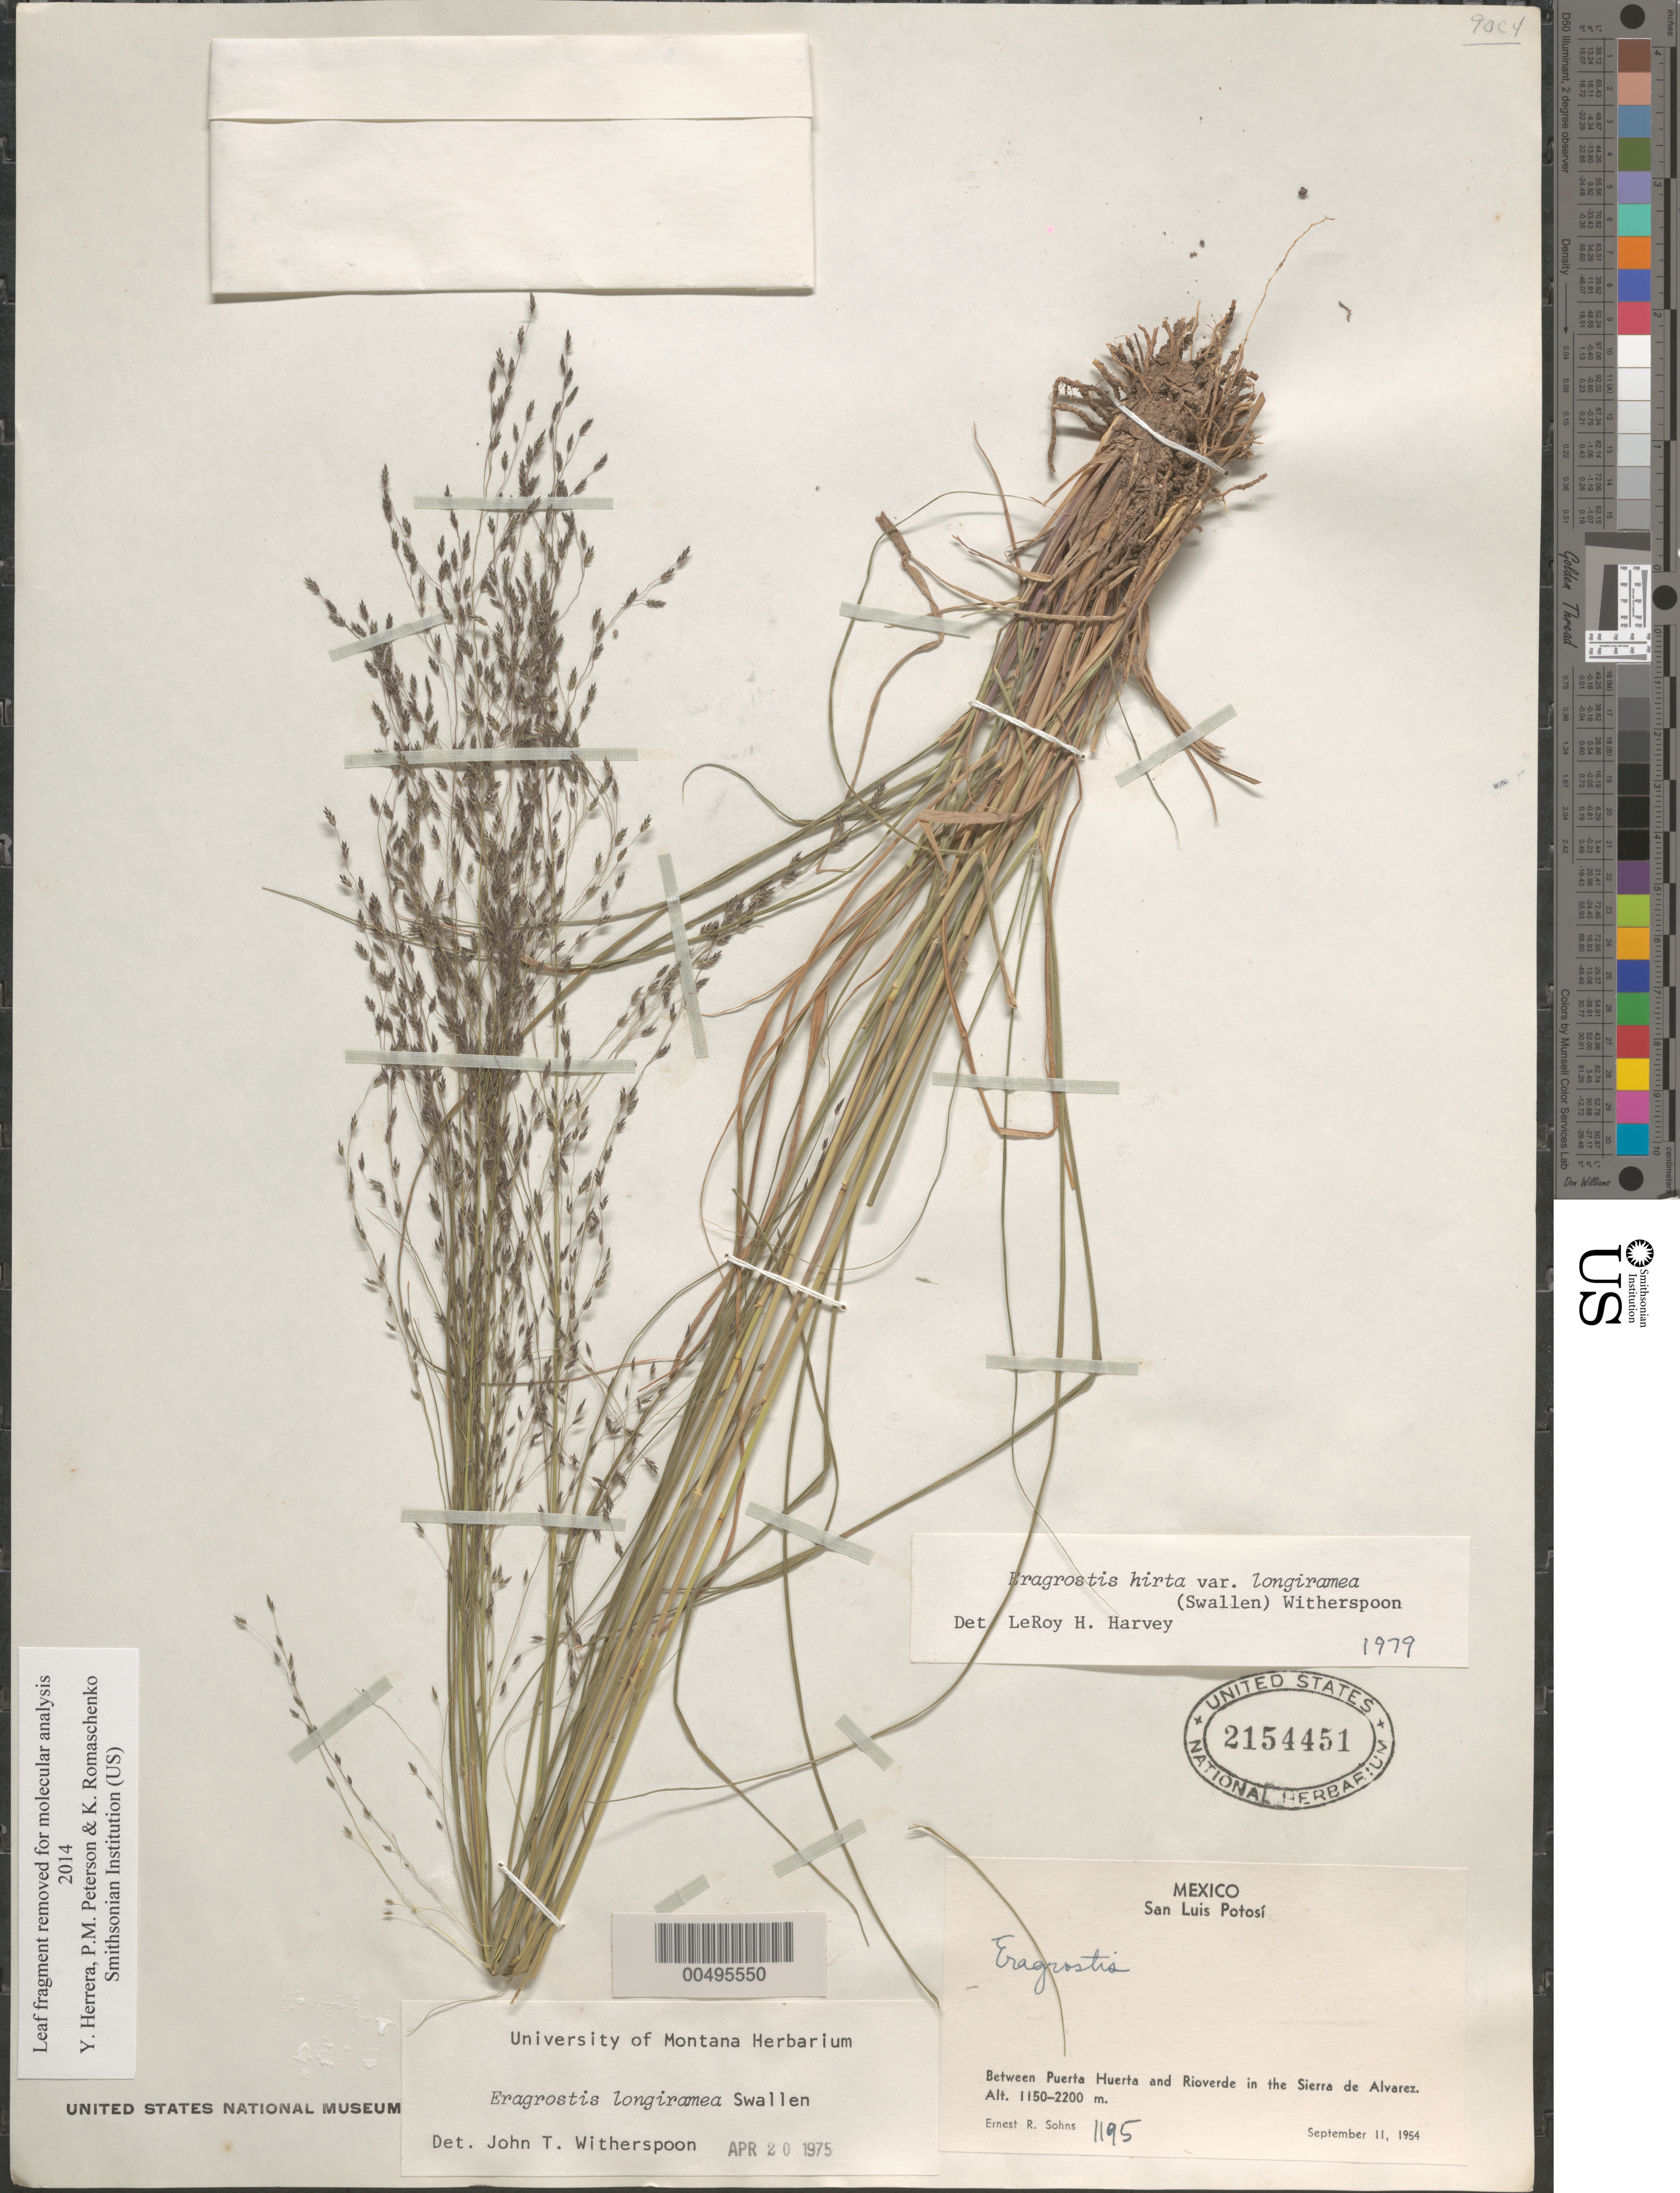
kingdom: Plantae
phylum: Tracheophyta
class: Liliopsida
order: Poales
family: Poaceae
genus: Eragrostis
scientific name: Eragrostis hirta var. longiramea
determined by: Harvey, L. H.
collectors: E. R. Sohns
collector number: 1195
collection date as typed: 11 Sep 1954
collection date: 1954-09-11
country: Mexico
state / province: San Luis Potosi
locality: Between Puerta Huerta and Rioverde in the Sierra de Alvarez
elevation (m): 1150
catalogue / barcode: US 2154451